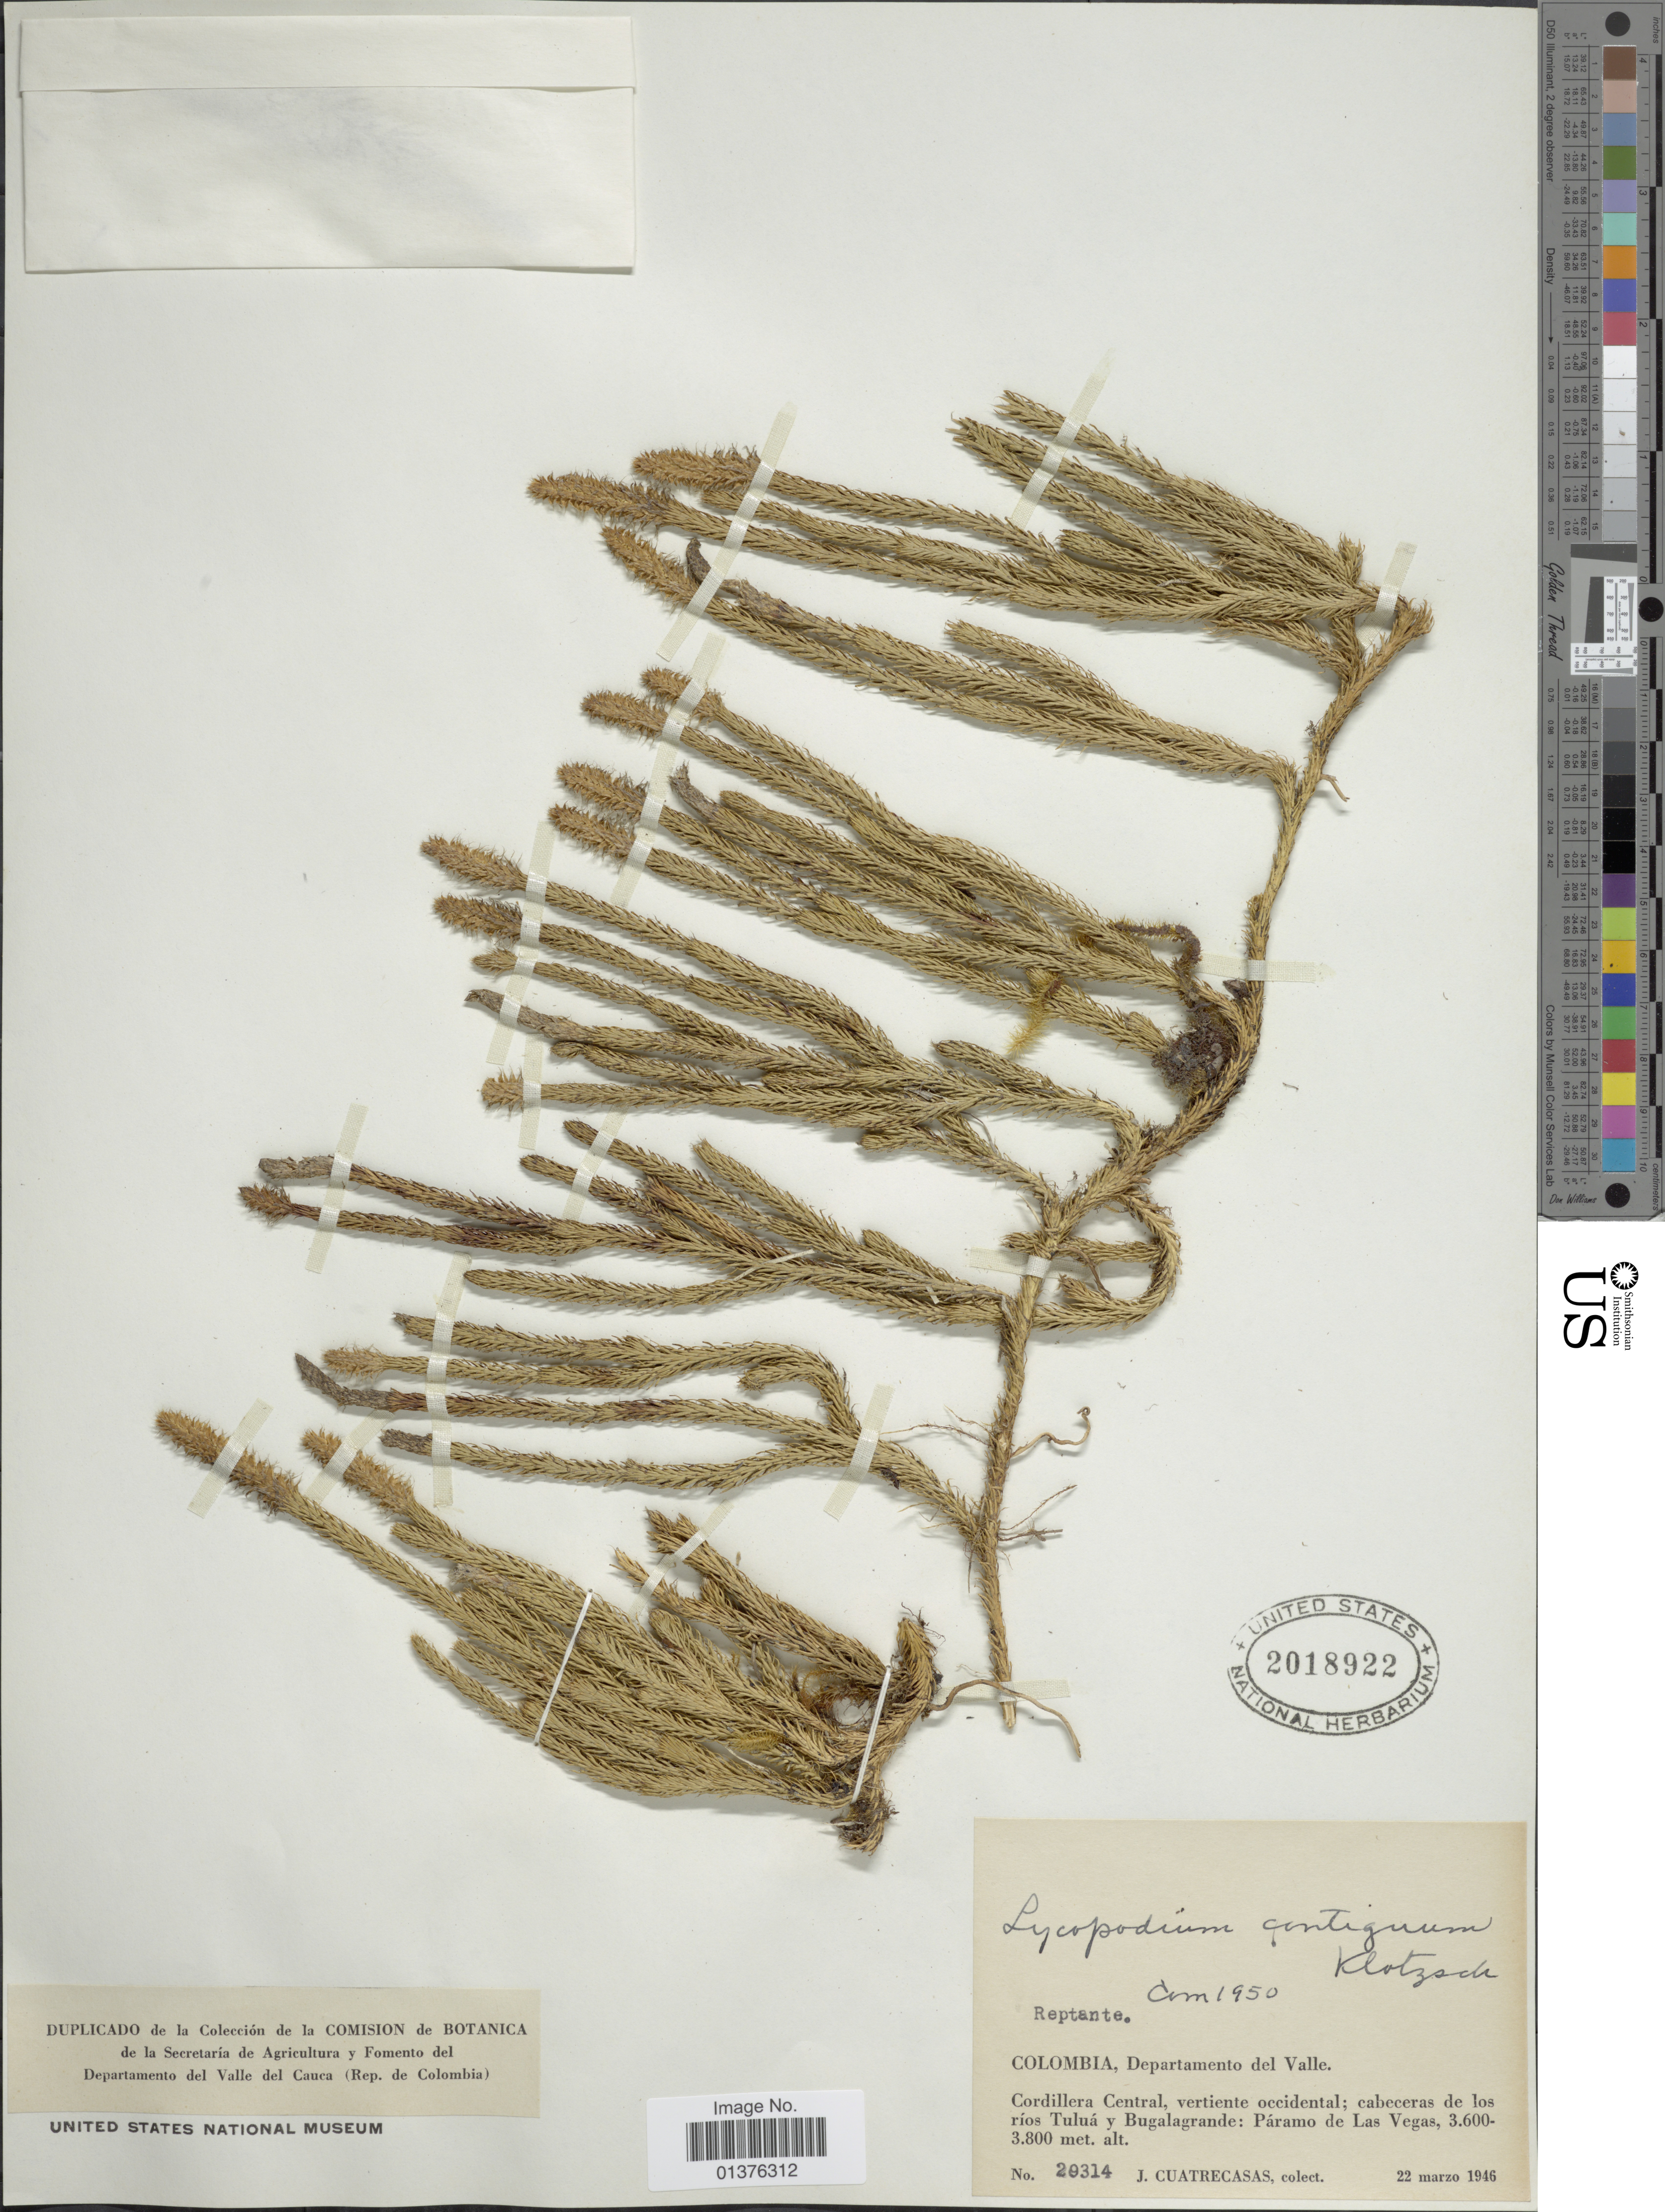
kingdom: Plantae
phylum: Tracheophyta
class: Lycopodiopsida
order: Lycopodiales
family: Lycopodiaceae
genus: Lycopodium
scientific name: Lycopodium clavatum subsp. contiguum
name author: (Klotzsch) B. Øllg.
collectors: J. Cuatrecasas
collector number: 29314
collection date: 1946-03-22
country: Colombia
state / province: Valle del Cauca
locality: Departamento del Valle, Cordillera Central, vertiente occidental; cabeceras de los rio Tuluá y Bugalagrande: páramo de Las Vegas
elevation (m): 3600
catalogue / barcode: US 2018922